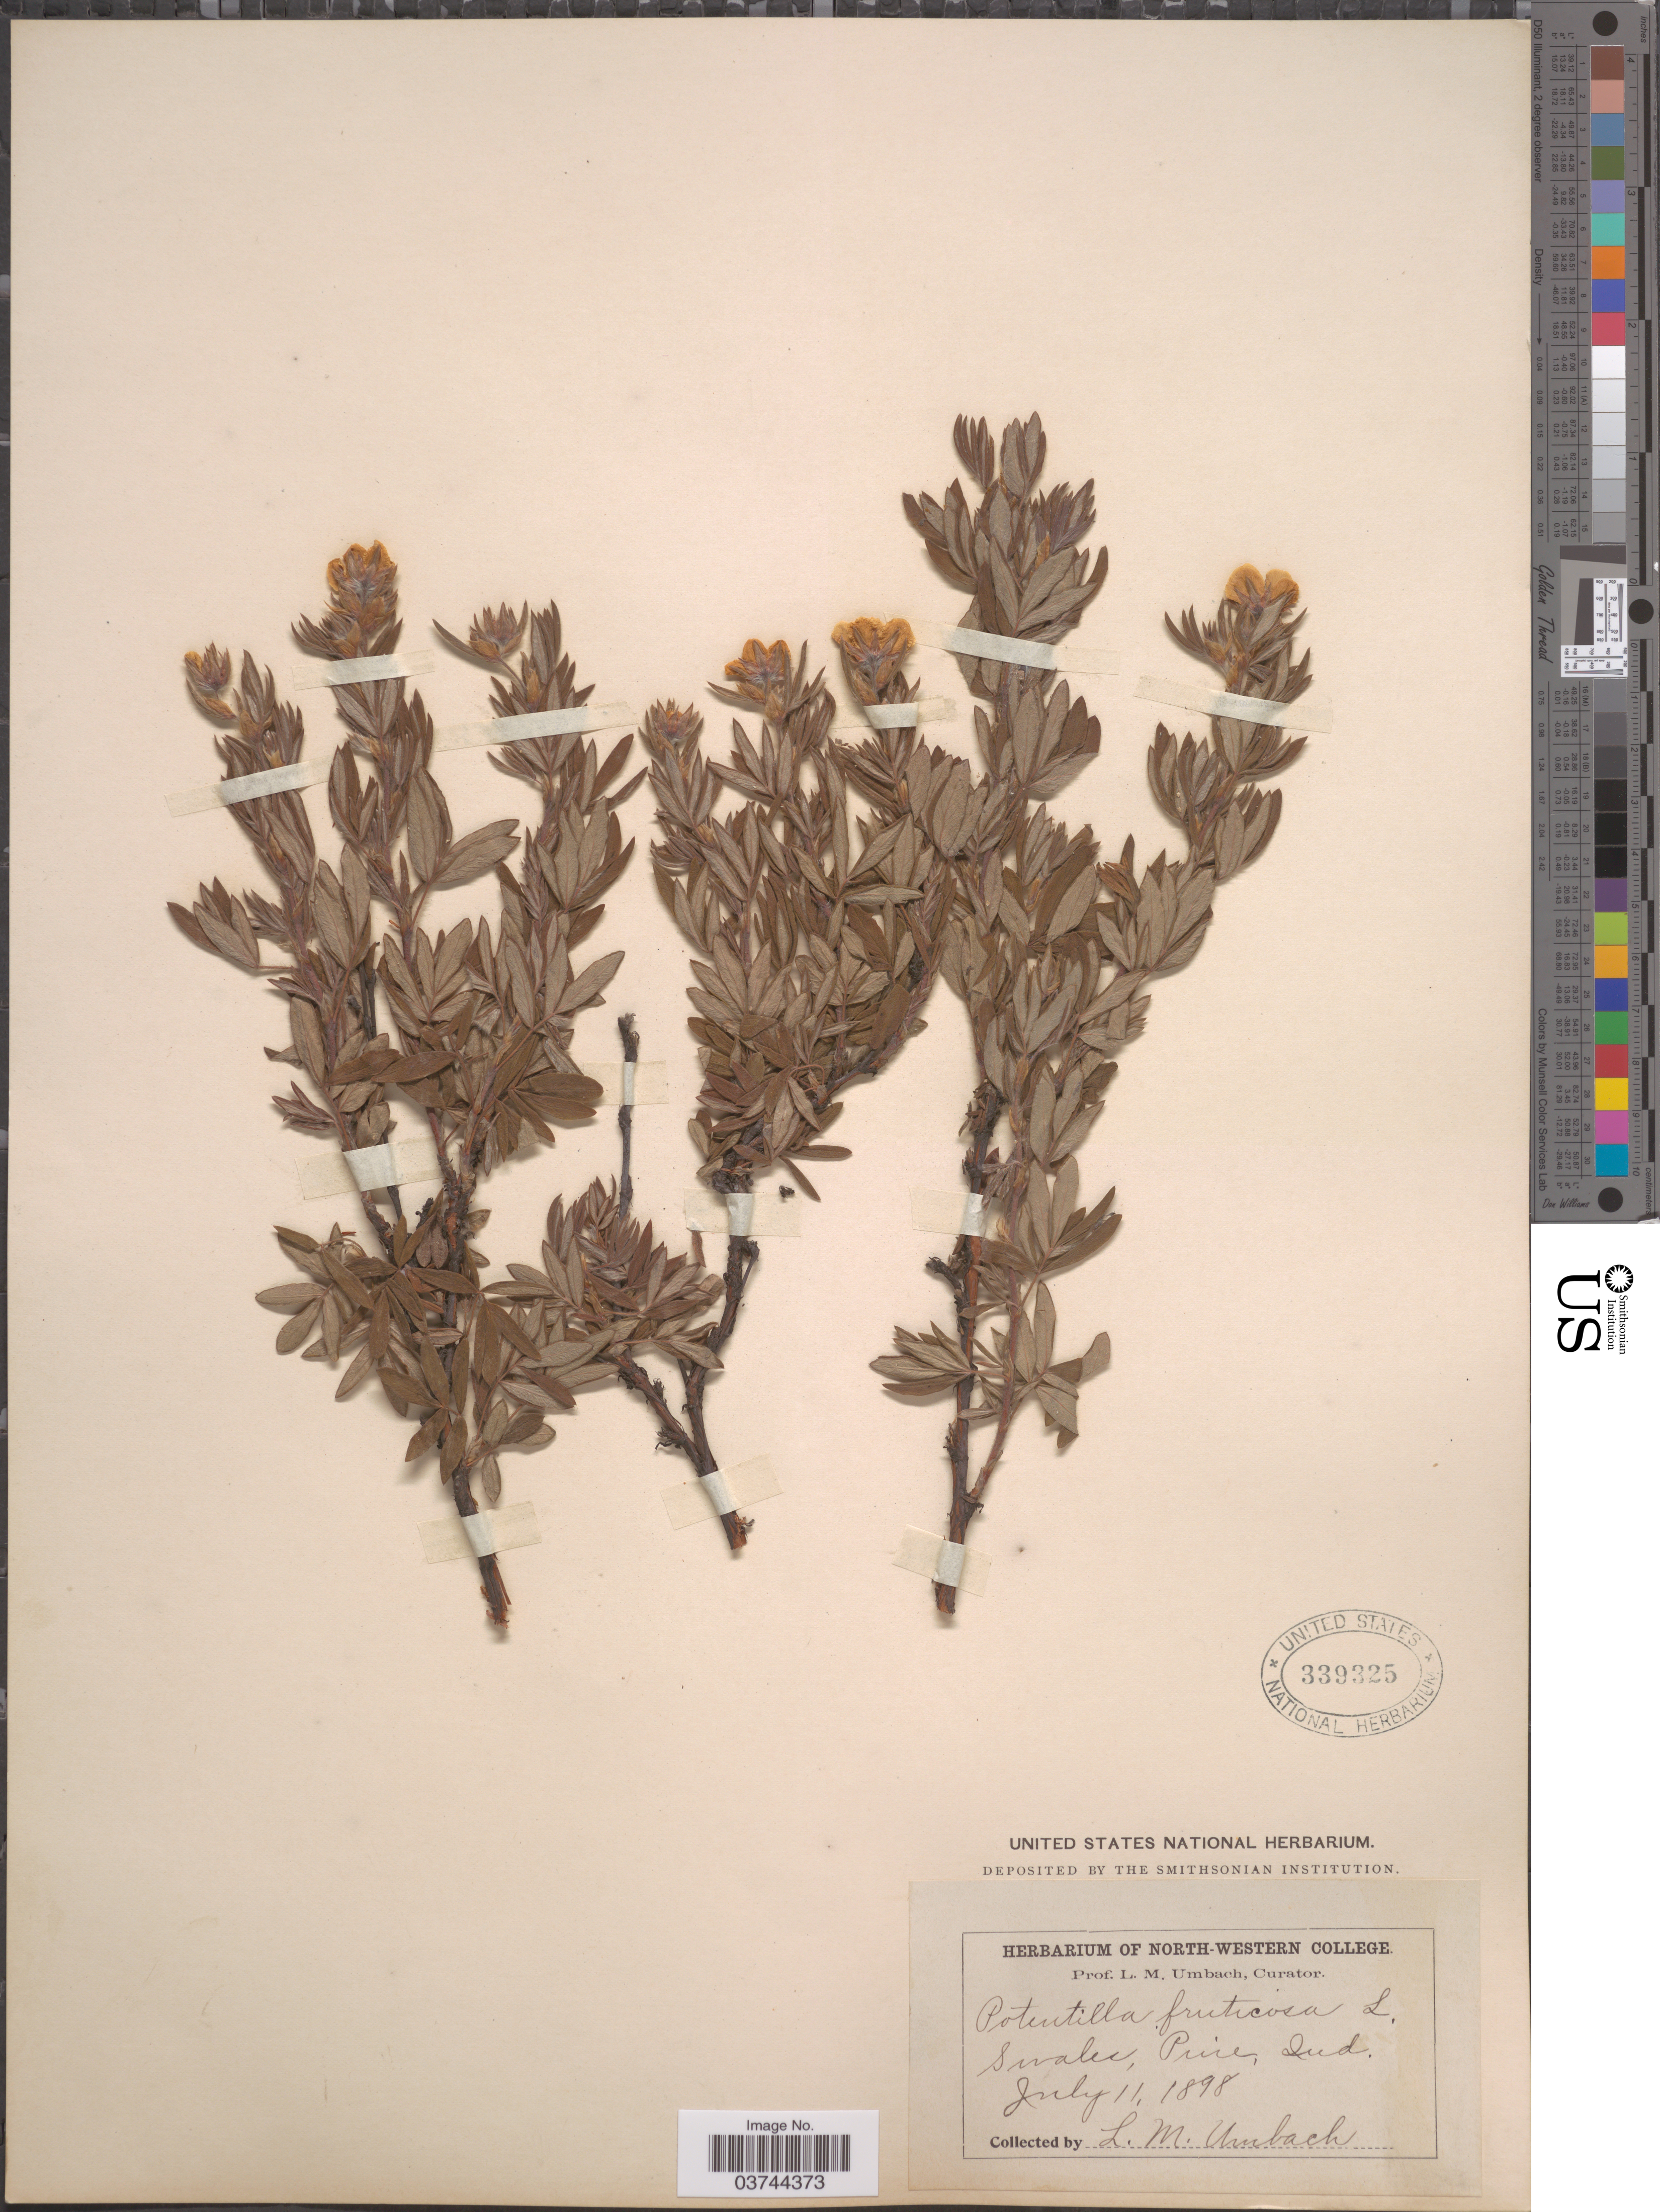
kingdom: Plantae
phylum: Tracheophyta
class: Magnoliopsida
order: Rosales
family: Rosaceae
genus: Dasiphora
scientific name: Dasiphora fruticosa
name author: (L.) Rydb.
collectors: L. M. Umbach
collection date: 1898-07-11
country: United States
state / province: Indiana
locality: Swales, Pine.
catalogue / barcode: US 339325